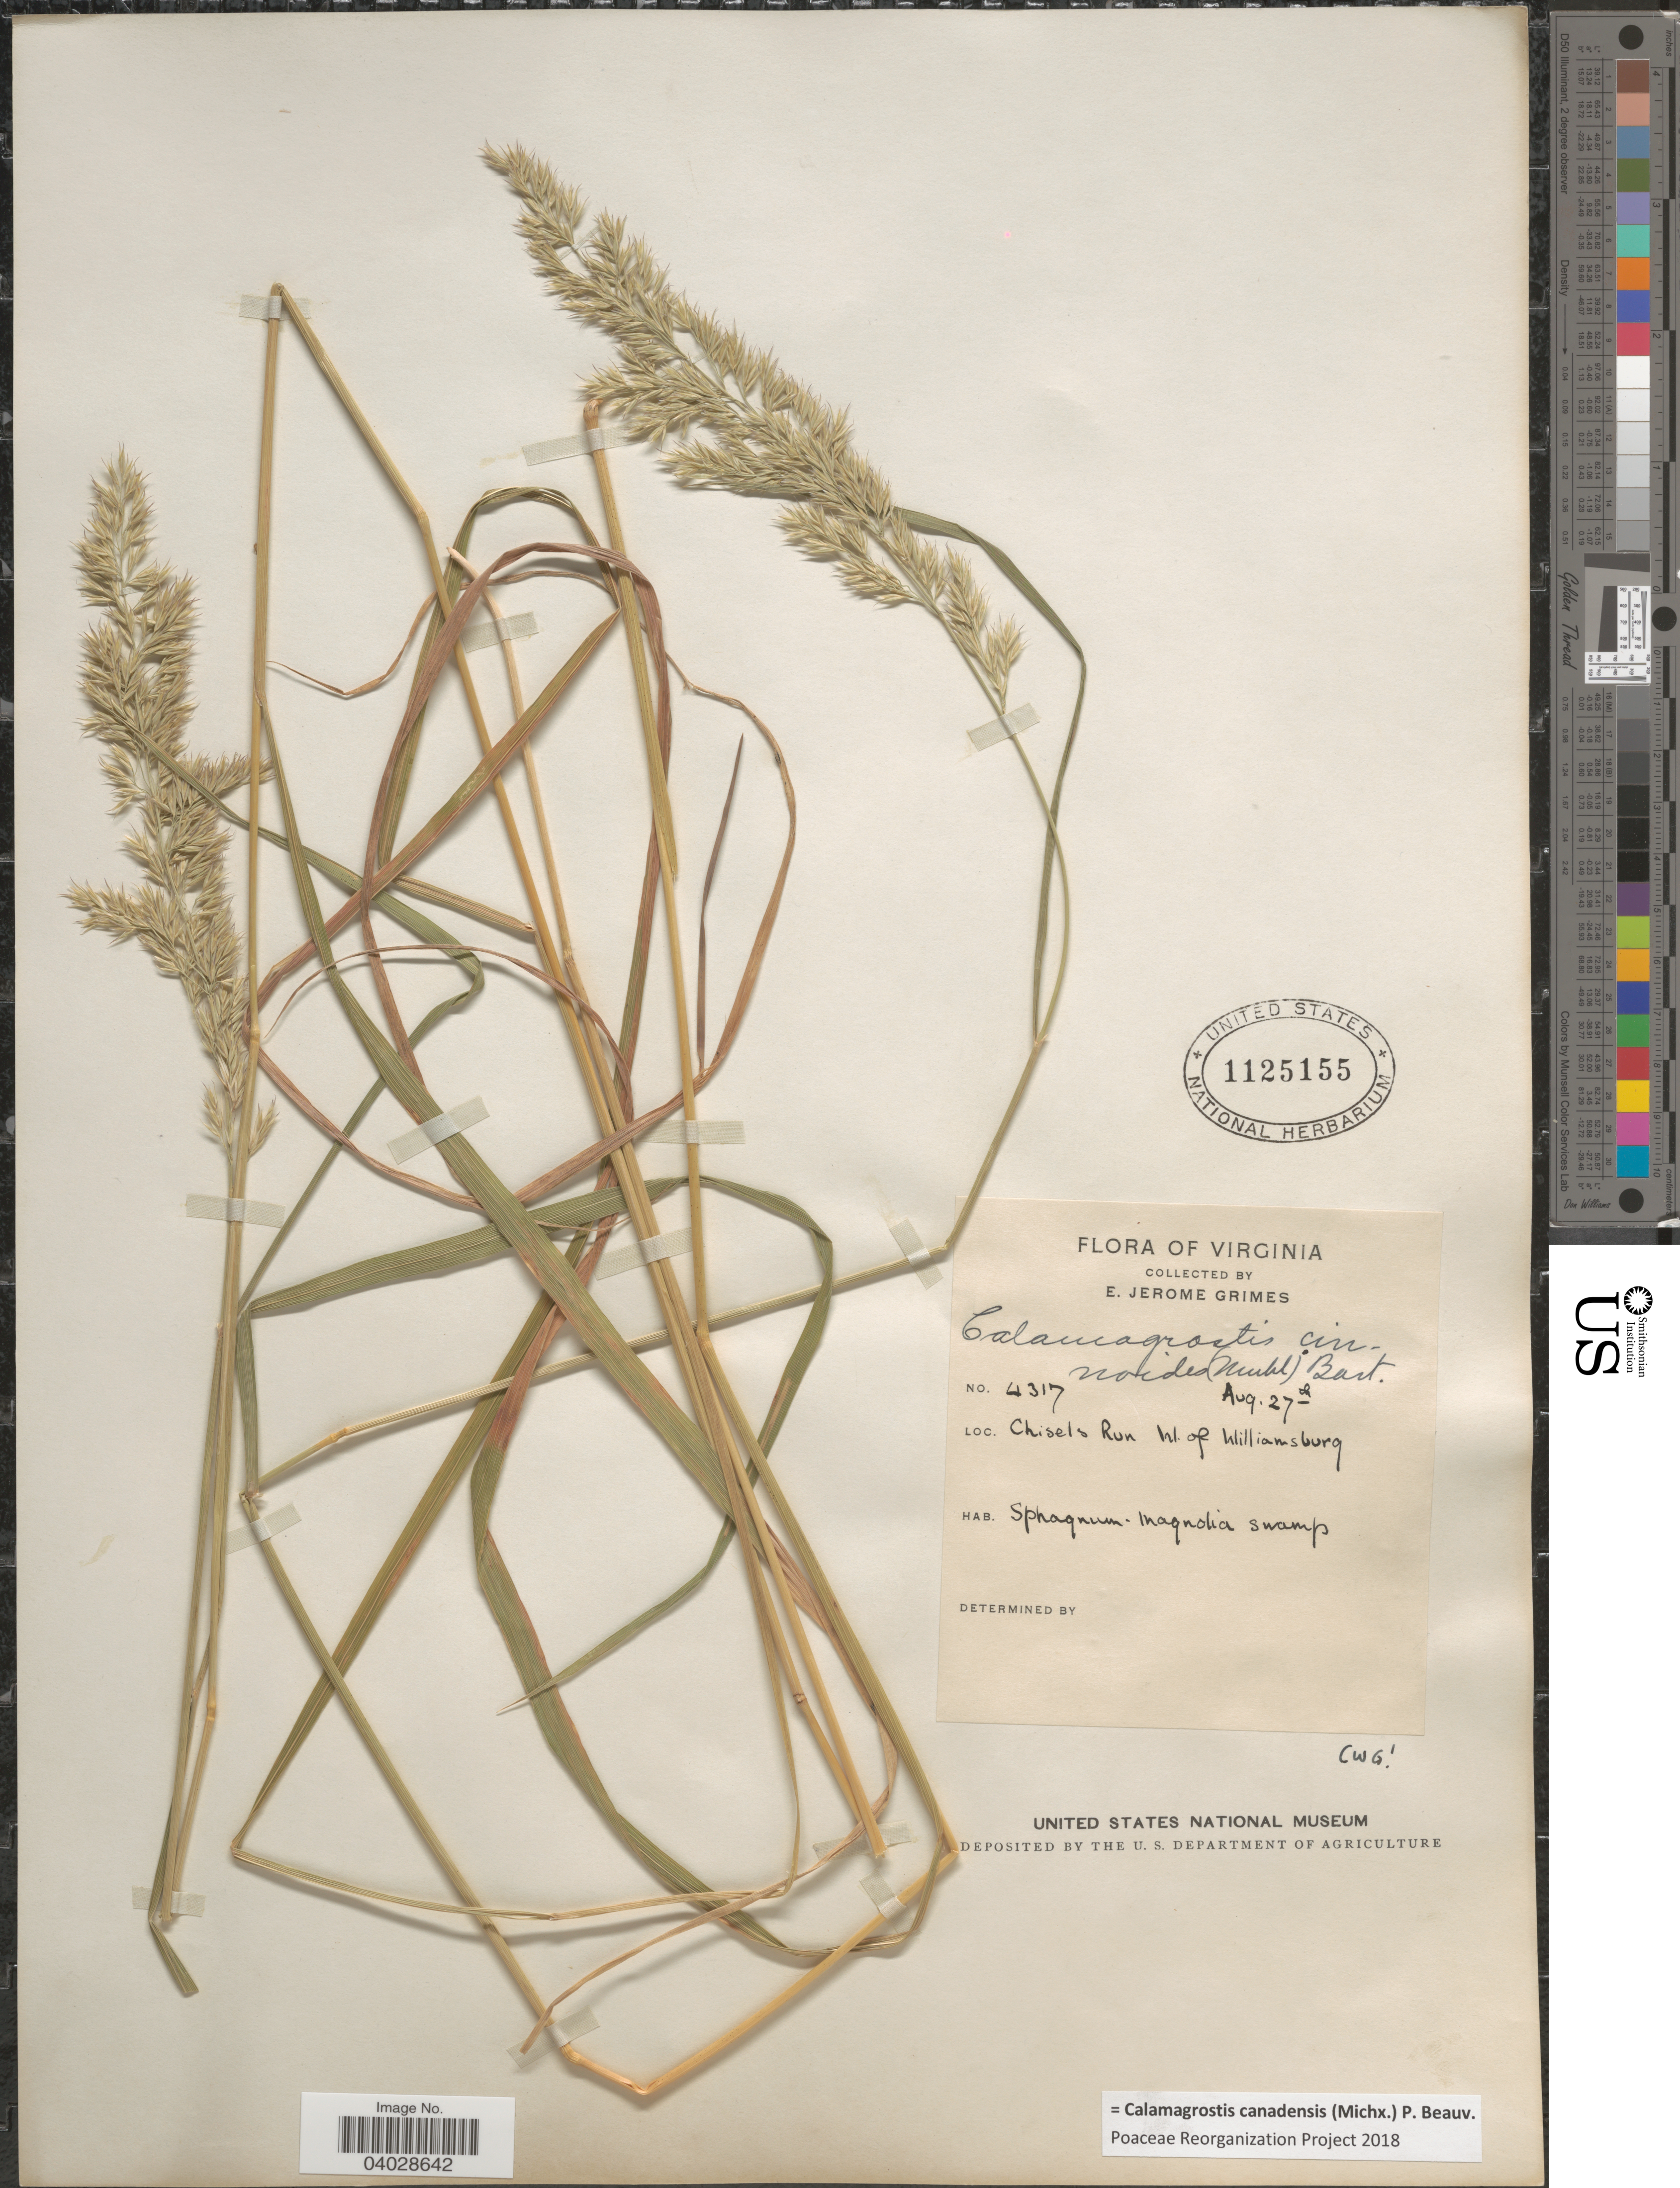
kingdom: Plantae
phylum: Tracheophyta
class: Liliopsida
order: Poales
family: Poaceae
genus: Calamagrostis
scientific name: Calamagrostis canadensis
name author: (Michx.) P. Beauv.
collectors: E. J. Grimes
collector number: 4317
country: United States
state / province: Virginia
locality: Chisels Run W. of Williamsburg.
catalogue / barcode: US 1125155